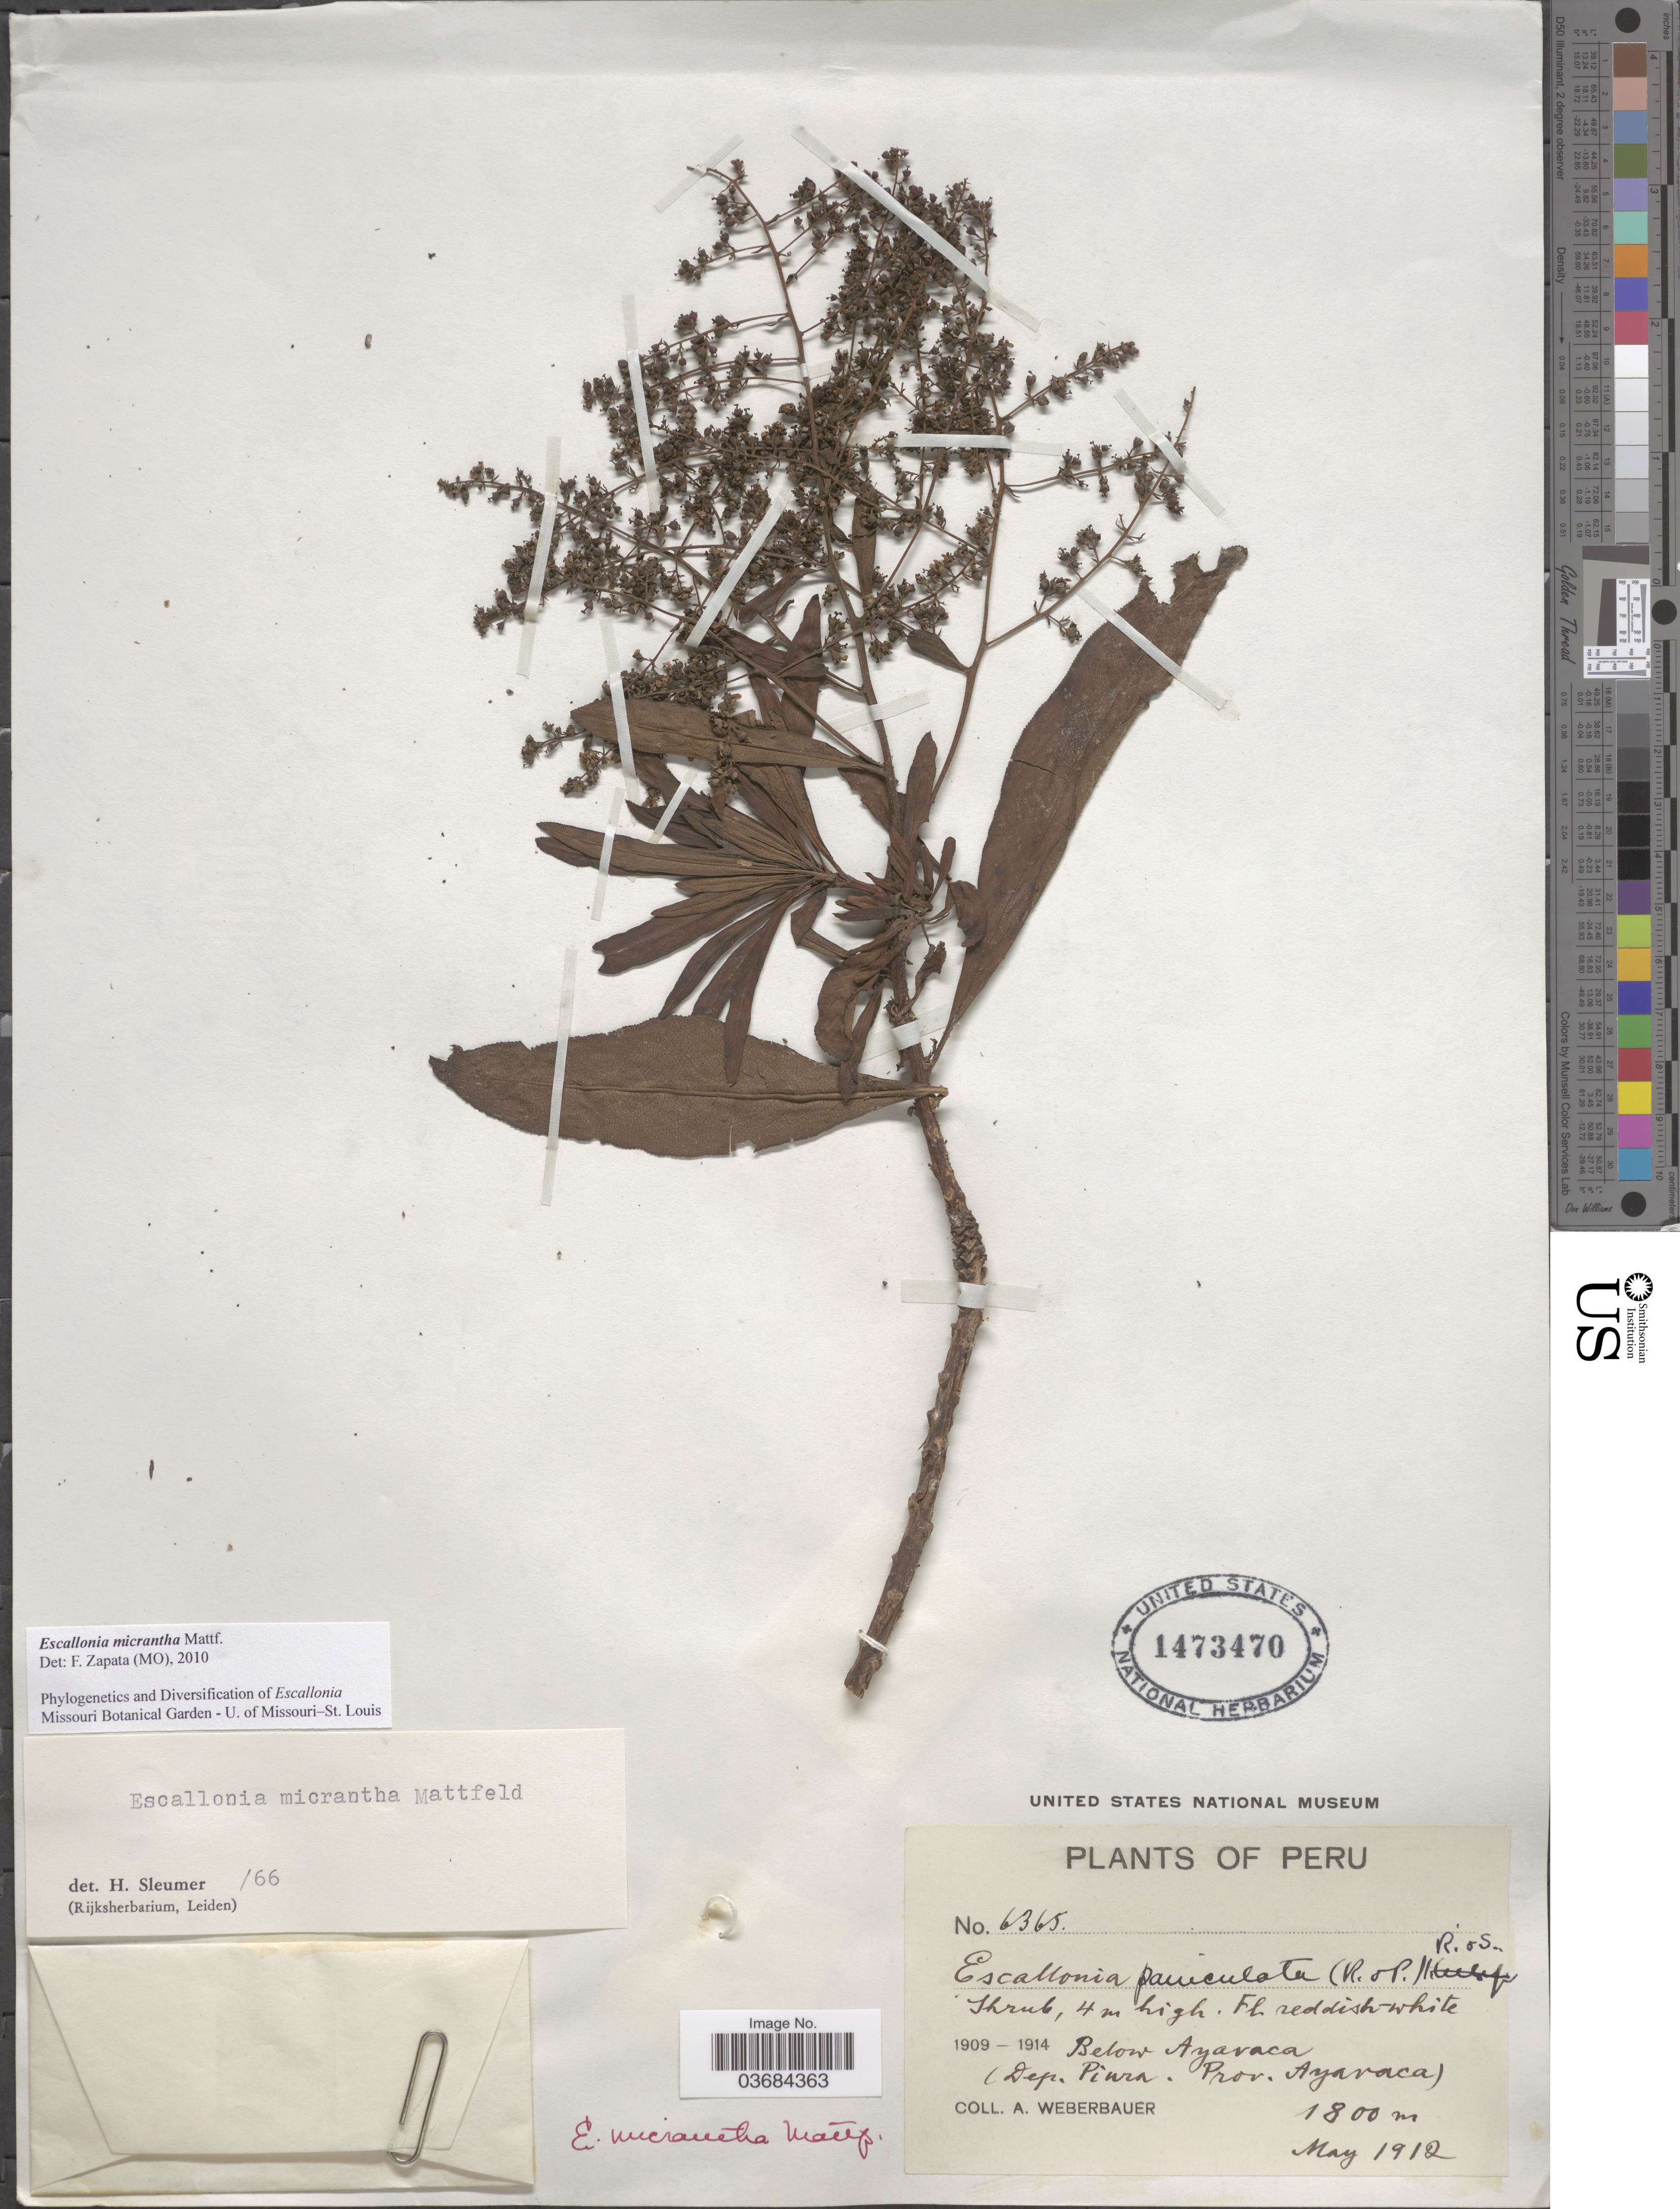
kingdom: Plantae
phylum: Tracheophyta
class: Magnoliopsida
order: Escalloniales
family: Escalloniaceae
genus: Escallonia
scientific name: Escallonia micrantha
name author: Mattf.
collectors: A. Weberbauer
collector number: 6365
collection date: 1912-05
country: Peru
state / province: Piura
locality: Below Ayavaca (Dep. Piura. Prov. Ayavaca).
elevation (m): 1800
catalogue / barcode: US 1473470